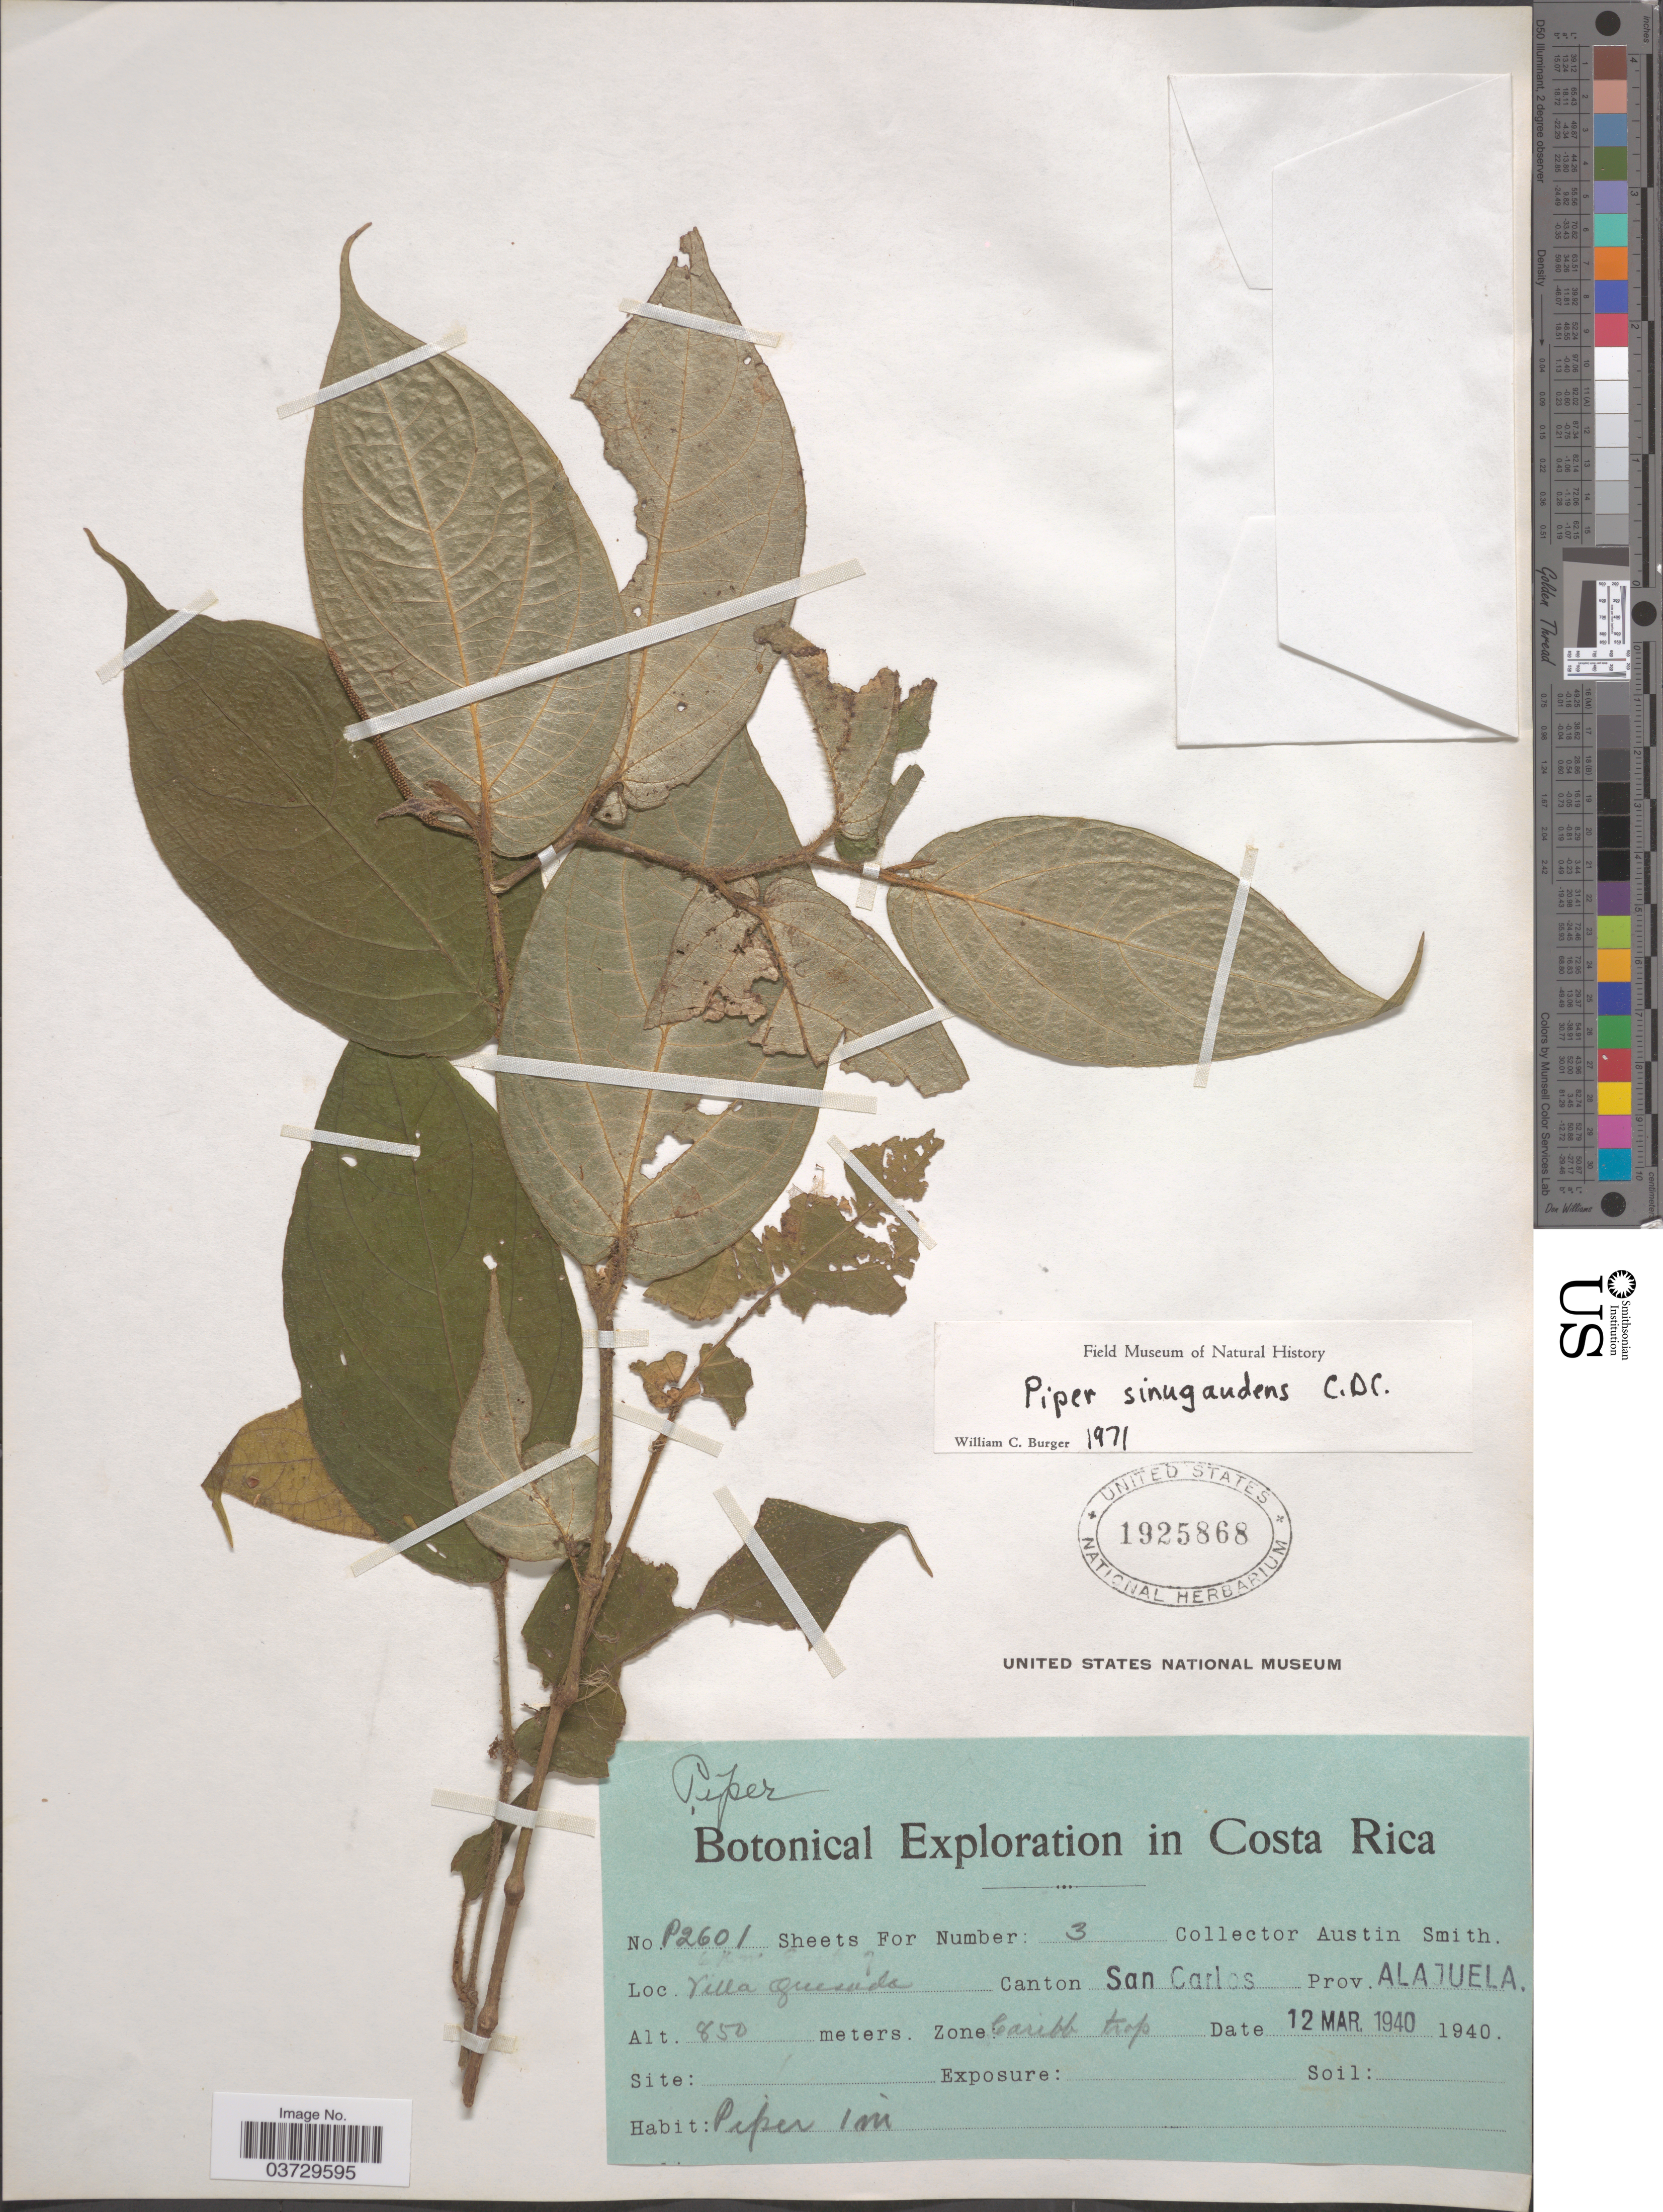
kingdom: Plantae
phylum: Tracheophyta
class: Magnoliopsida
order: Piperales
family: Piperaceae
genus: Piper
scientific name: Piper sinugaudens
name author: C. DC.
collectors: Aust P. Smith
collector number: P2601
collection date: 1940-03-12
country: Costa Rica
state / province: Alajuela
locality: Villa Quesada, Canton San Carlos.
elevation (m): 850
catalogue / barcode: US 1925868